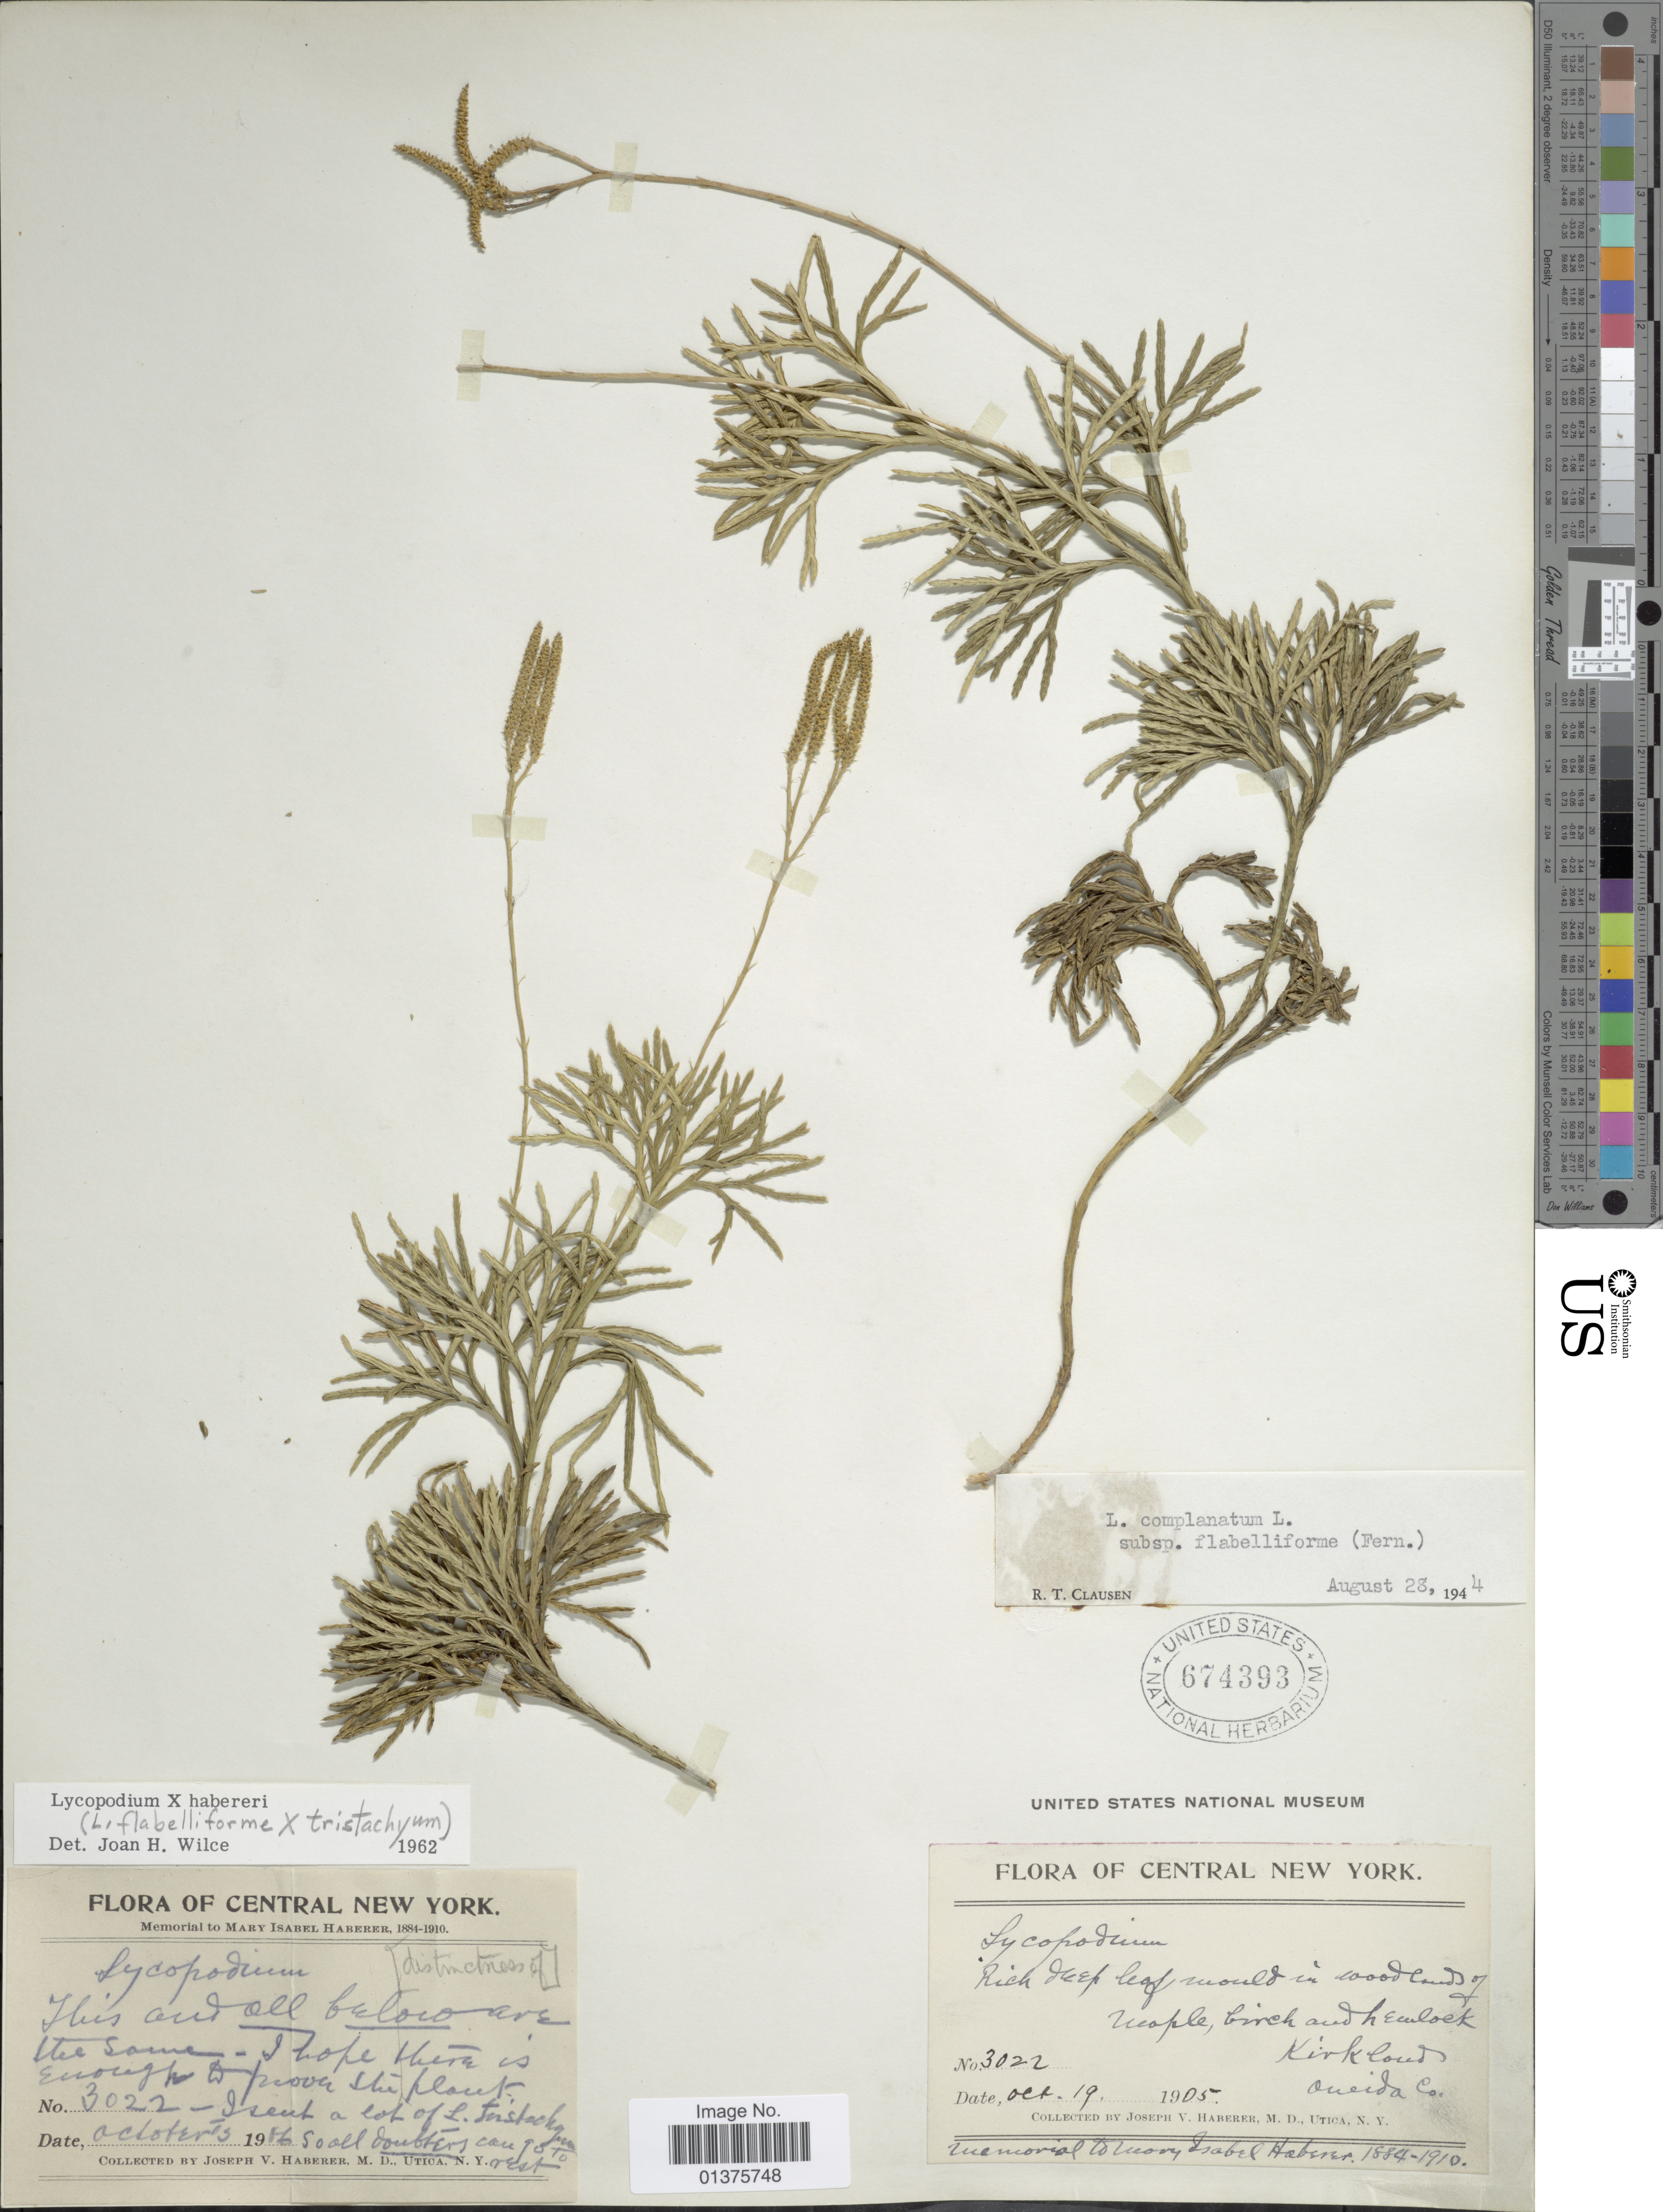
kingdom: Plantae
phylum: Tracheophyta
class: Lycopodiopsida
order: Lycopodiales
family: Lycopodiaceae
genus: Diphasiastrum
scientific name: Diphasiastrum x habereri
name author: (House) Holub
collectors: J. V. Haberer & M. Utica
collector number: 3022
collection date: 1905-10-19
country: United States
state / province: New York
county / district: Oneida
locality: Central New York, Maple, birch and Hemlock, Kirkland, Oneida Co.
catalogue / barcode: US 674393